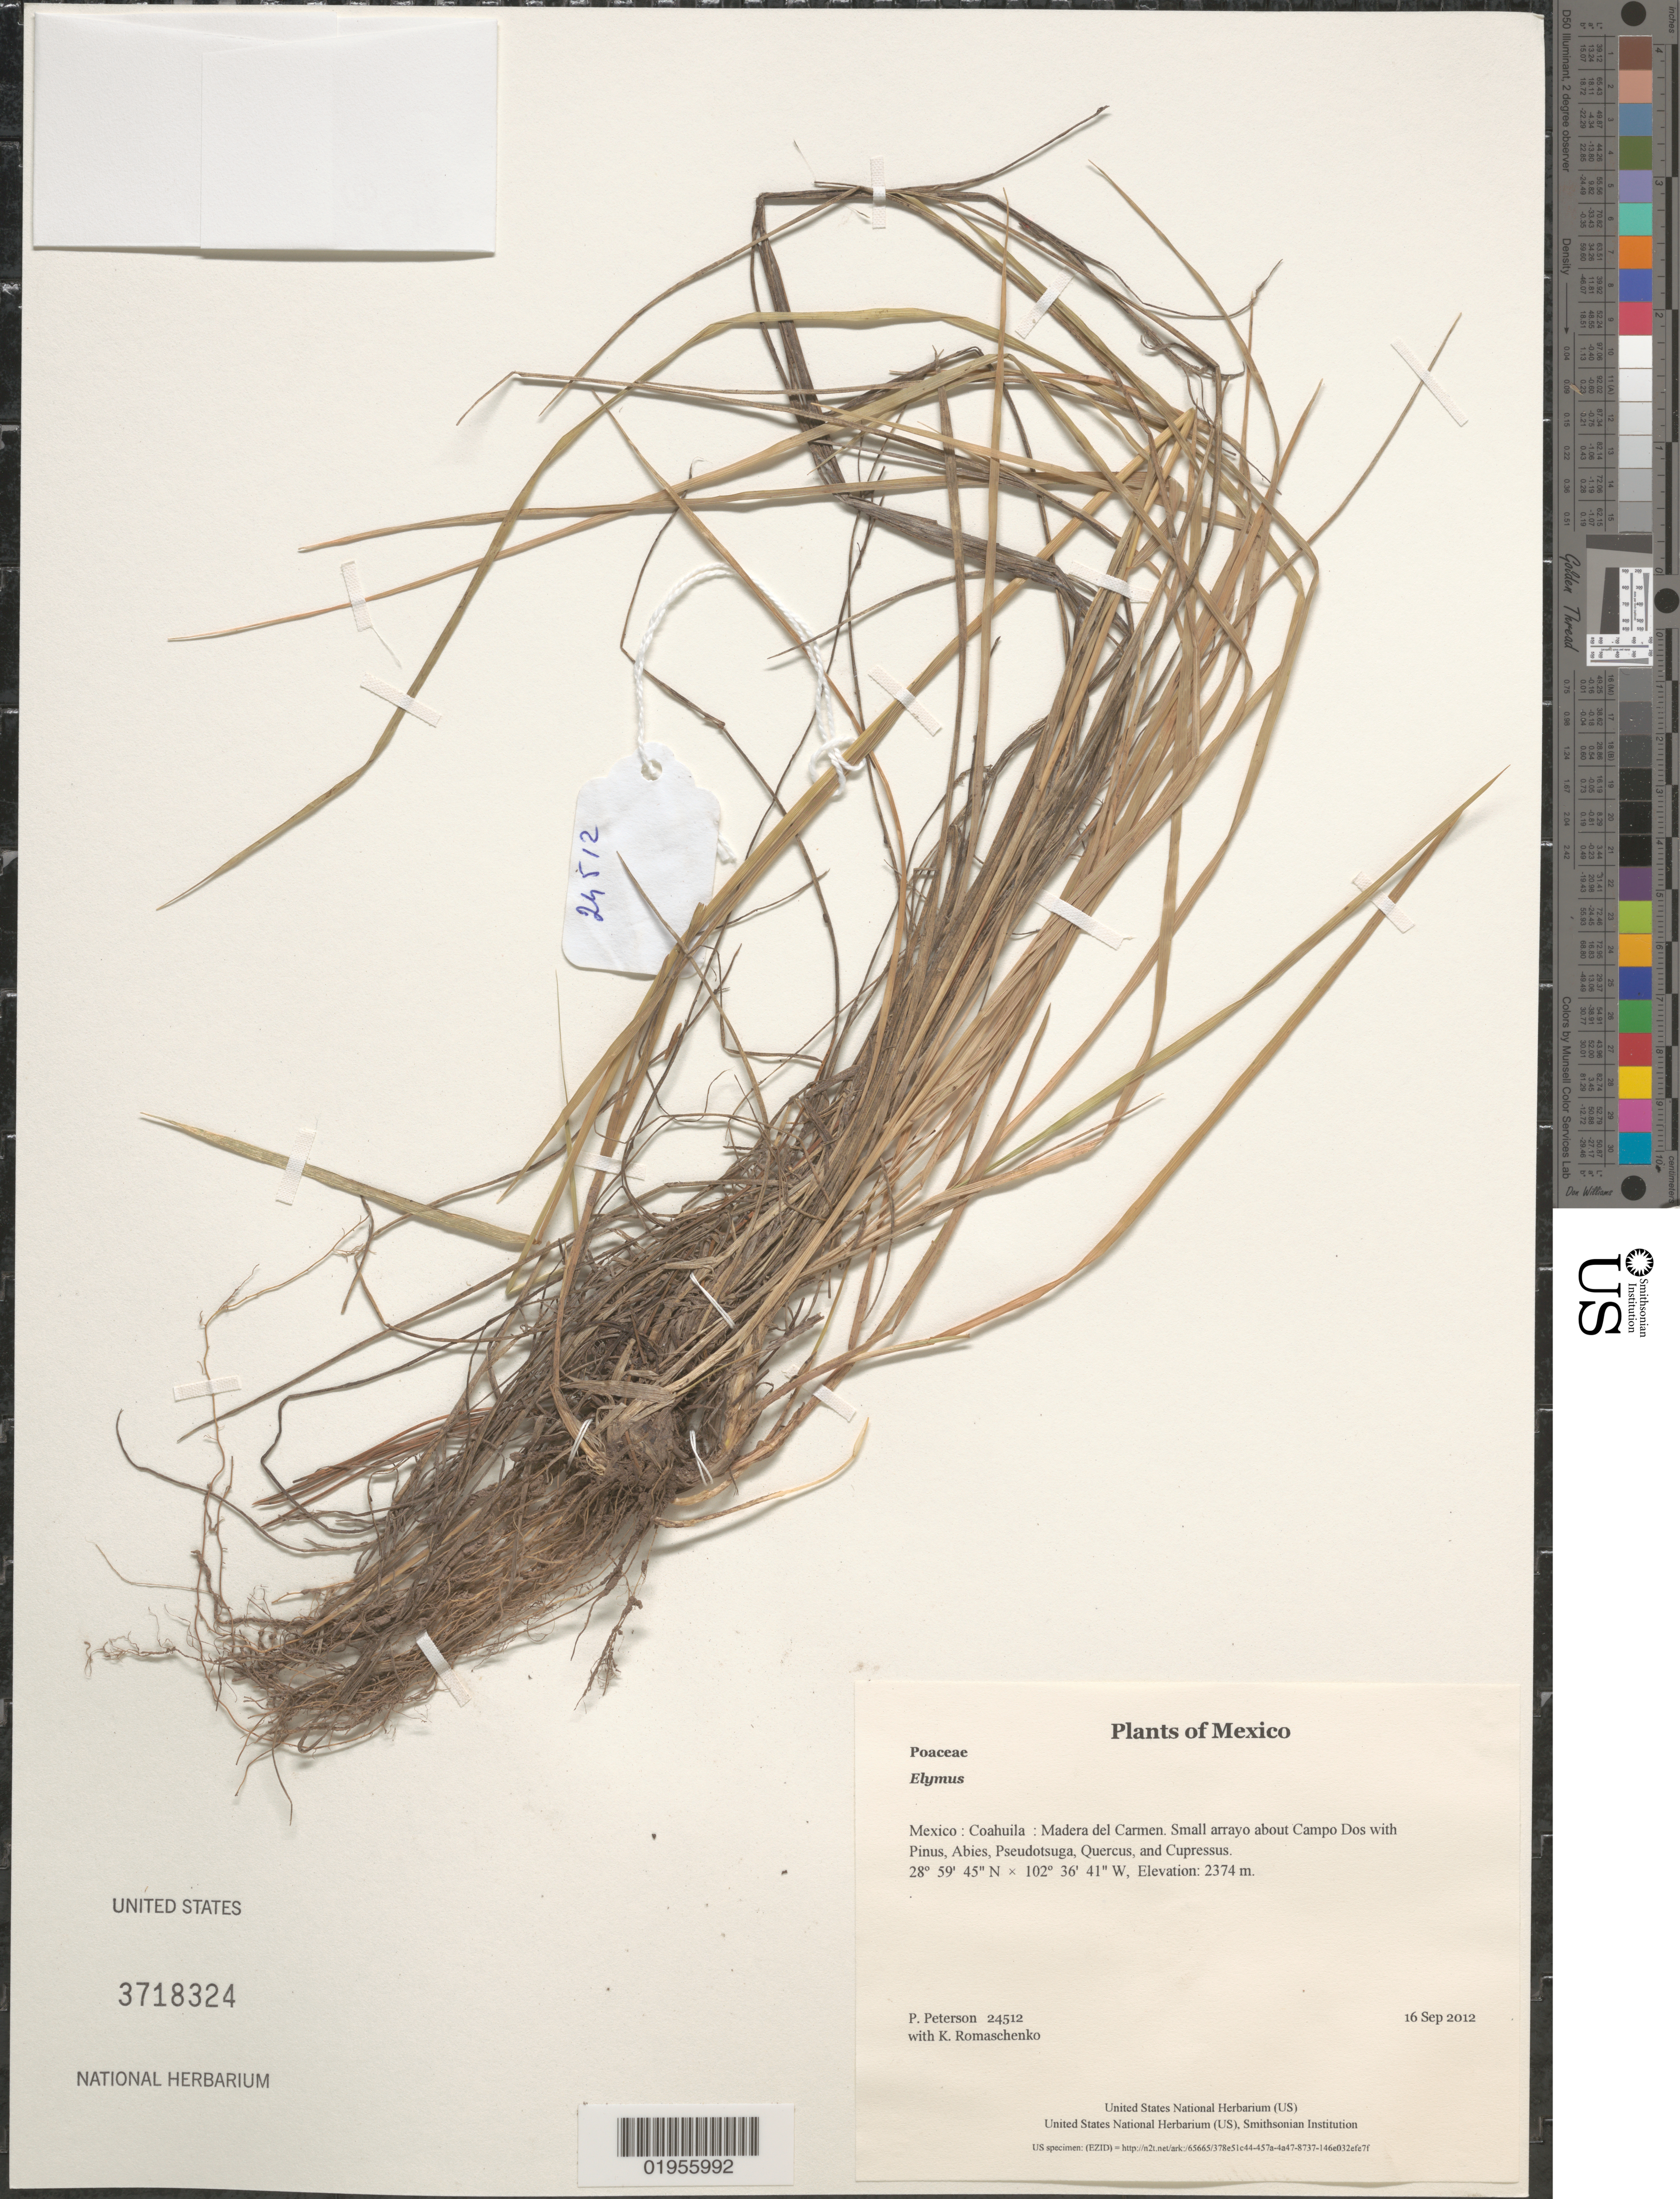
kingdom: Plantae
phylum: Tracheophyta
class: Liliopsida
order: Poales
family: Poaceae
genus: Elymus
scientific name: Elymus sp.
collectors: P. M. Peterson & K. Romaschenko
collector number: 24512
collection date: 2012-09-16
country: Mexico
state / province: Coahuila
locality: Madera del Carmen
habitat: Small arrayo about Campo Dos with Pinus, Abies, Pseudotsuga, Quercus, and Cupressus.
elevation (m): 2374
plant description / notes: unicate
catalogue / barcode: US 3718324